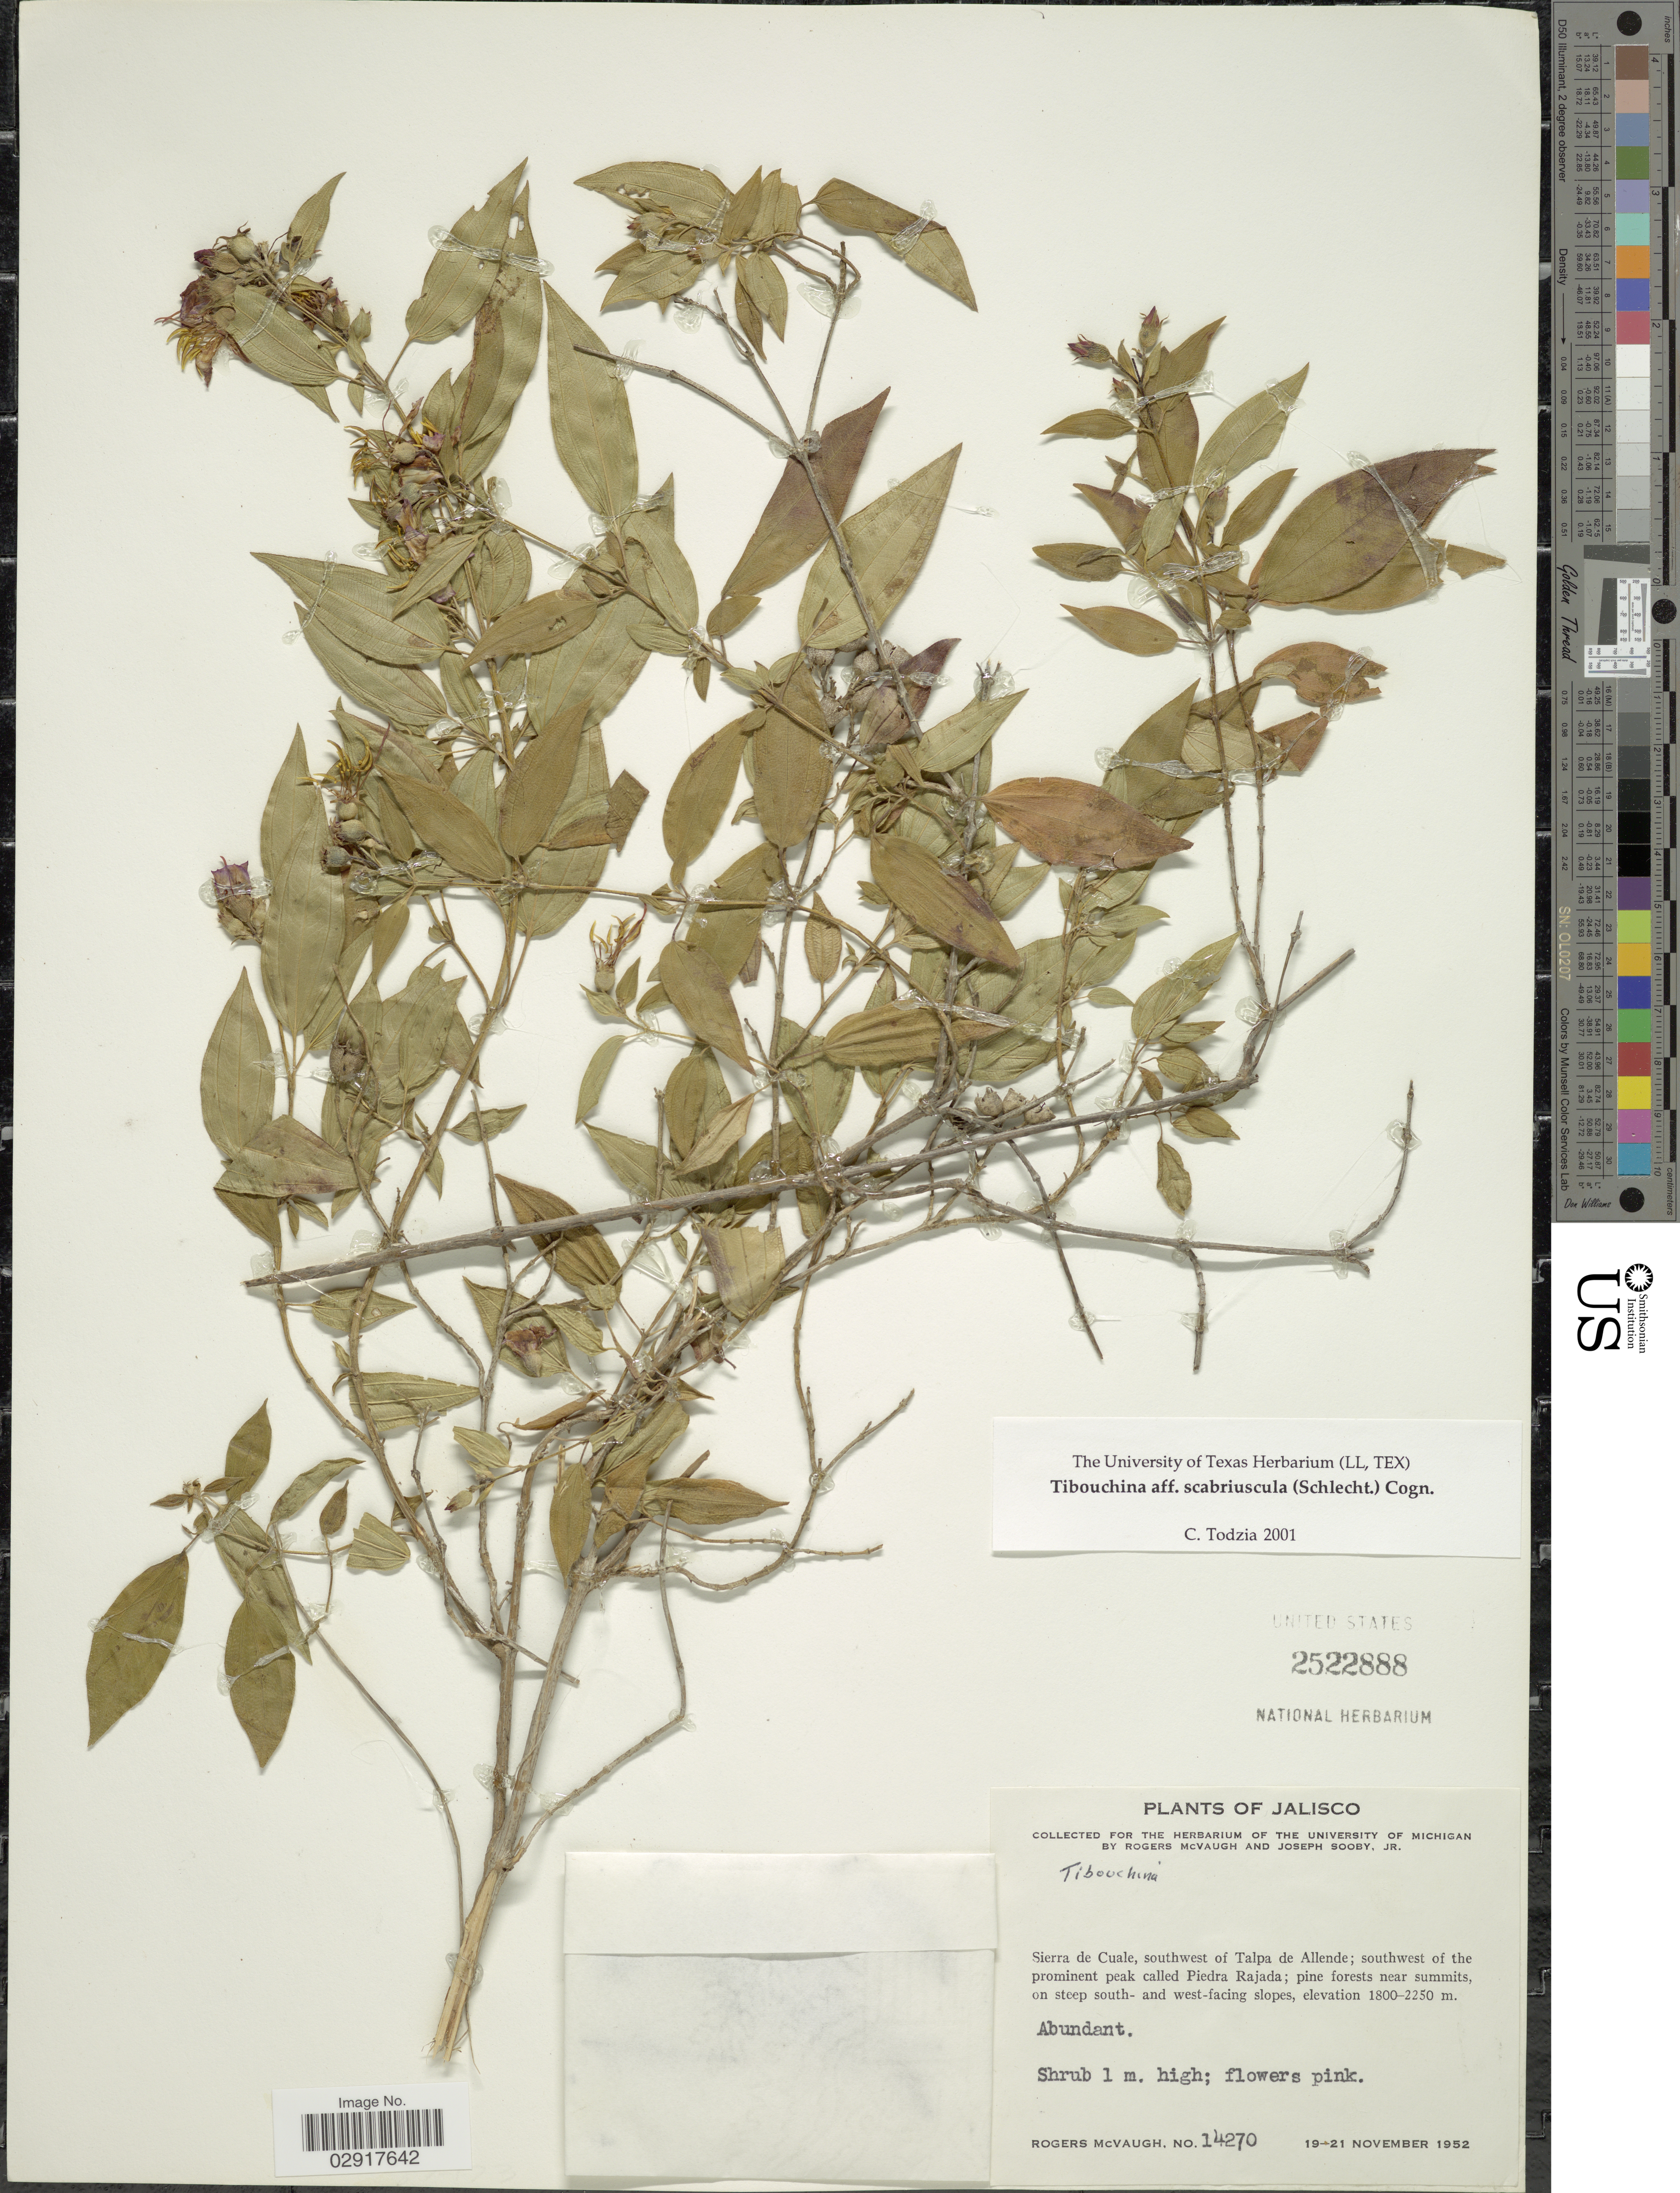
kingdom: Plantae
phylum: Tracheophyta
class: Magnoliopsida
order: Myrtales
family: Melastomataceae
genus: Chaetogastra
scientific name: Chaetogastra scabriuscula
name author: (Schltdl.) P.J.F. Guim. & Michelang.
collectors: R. McVaugh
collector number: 14270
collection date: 1952-11-19/1952-11-21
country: Mexico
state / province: Jalisco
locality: Sierra de Cuale, southwest of Talpa de Allende; southwest of the prominent peak called Piedra Rajada.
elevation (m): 1800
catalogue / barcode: US 2522888